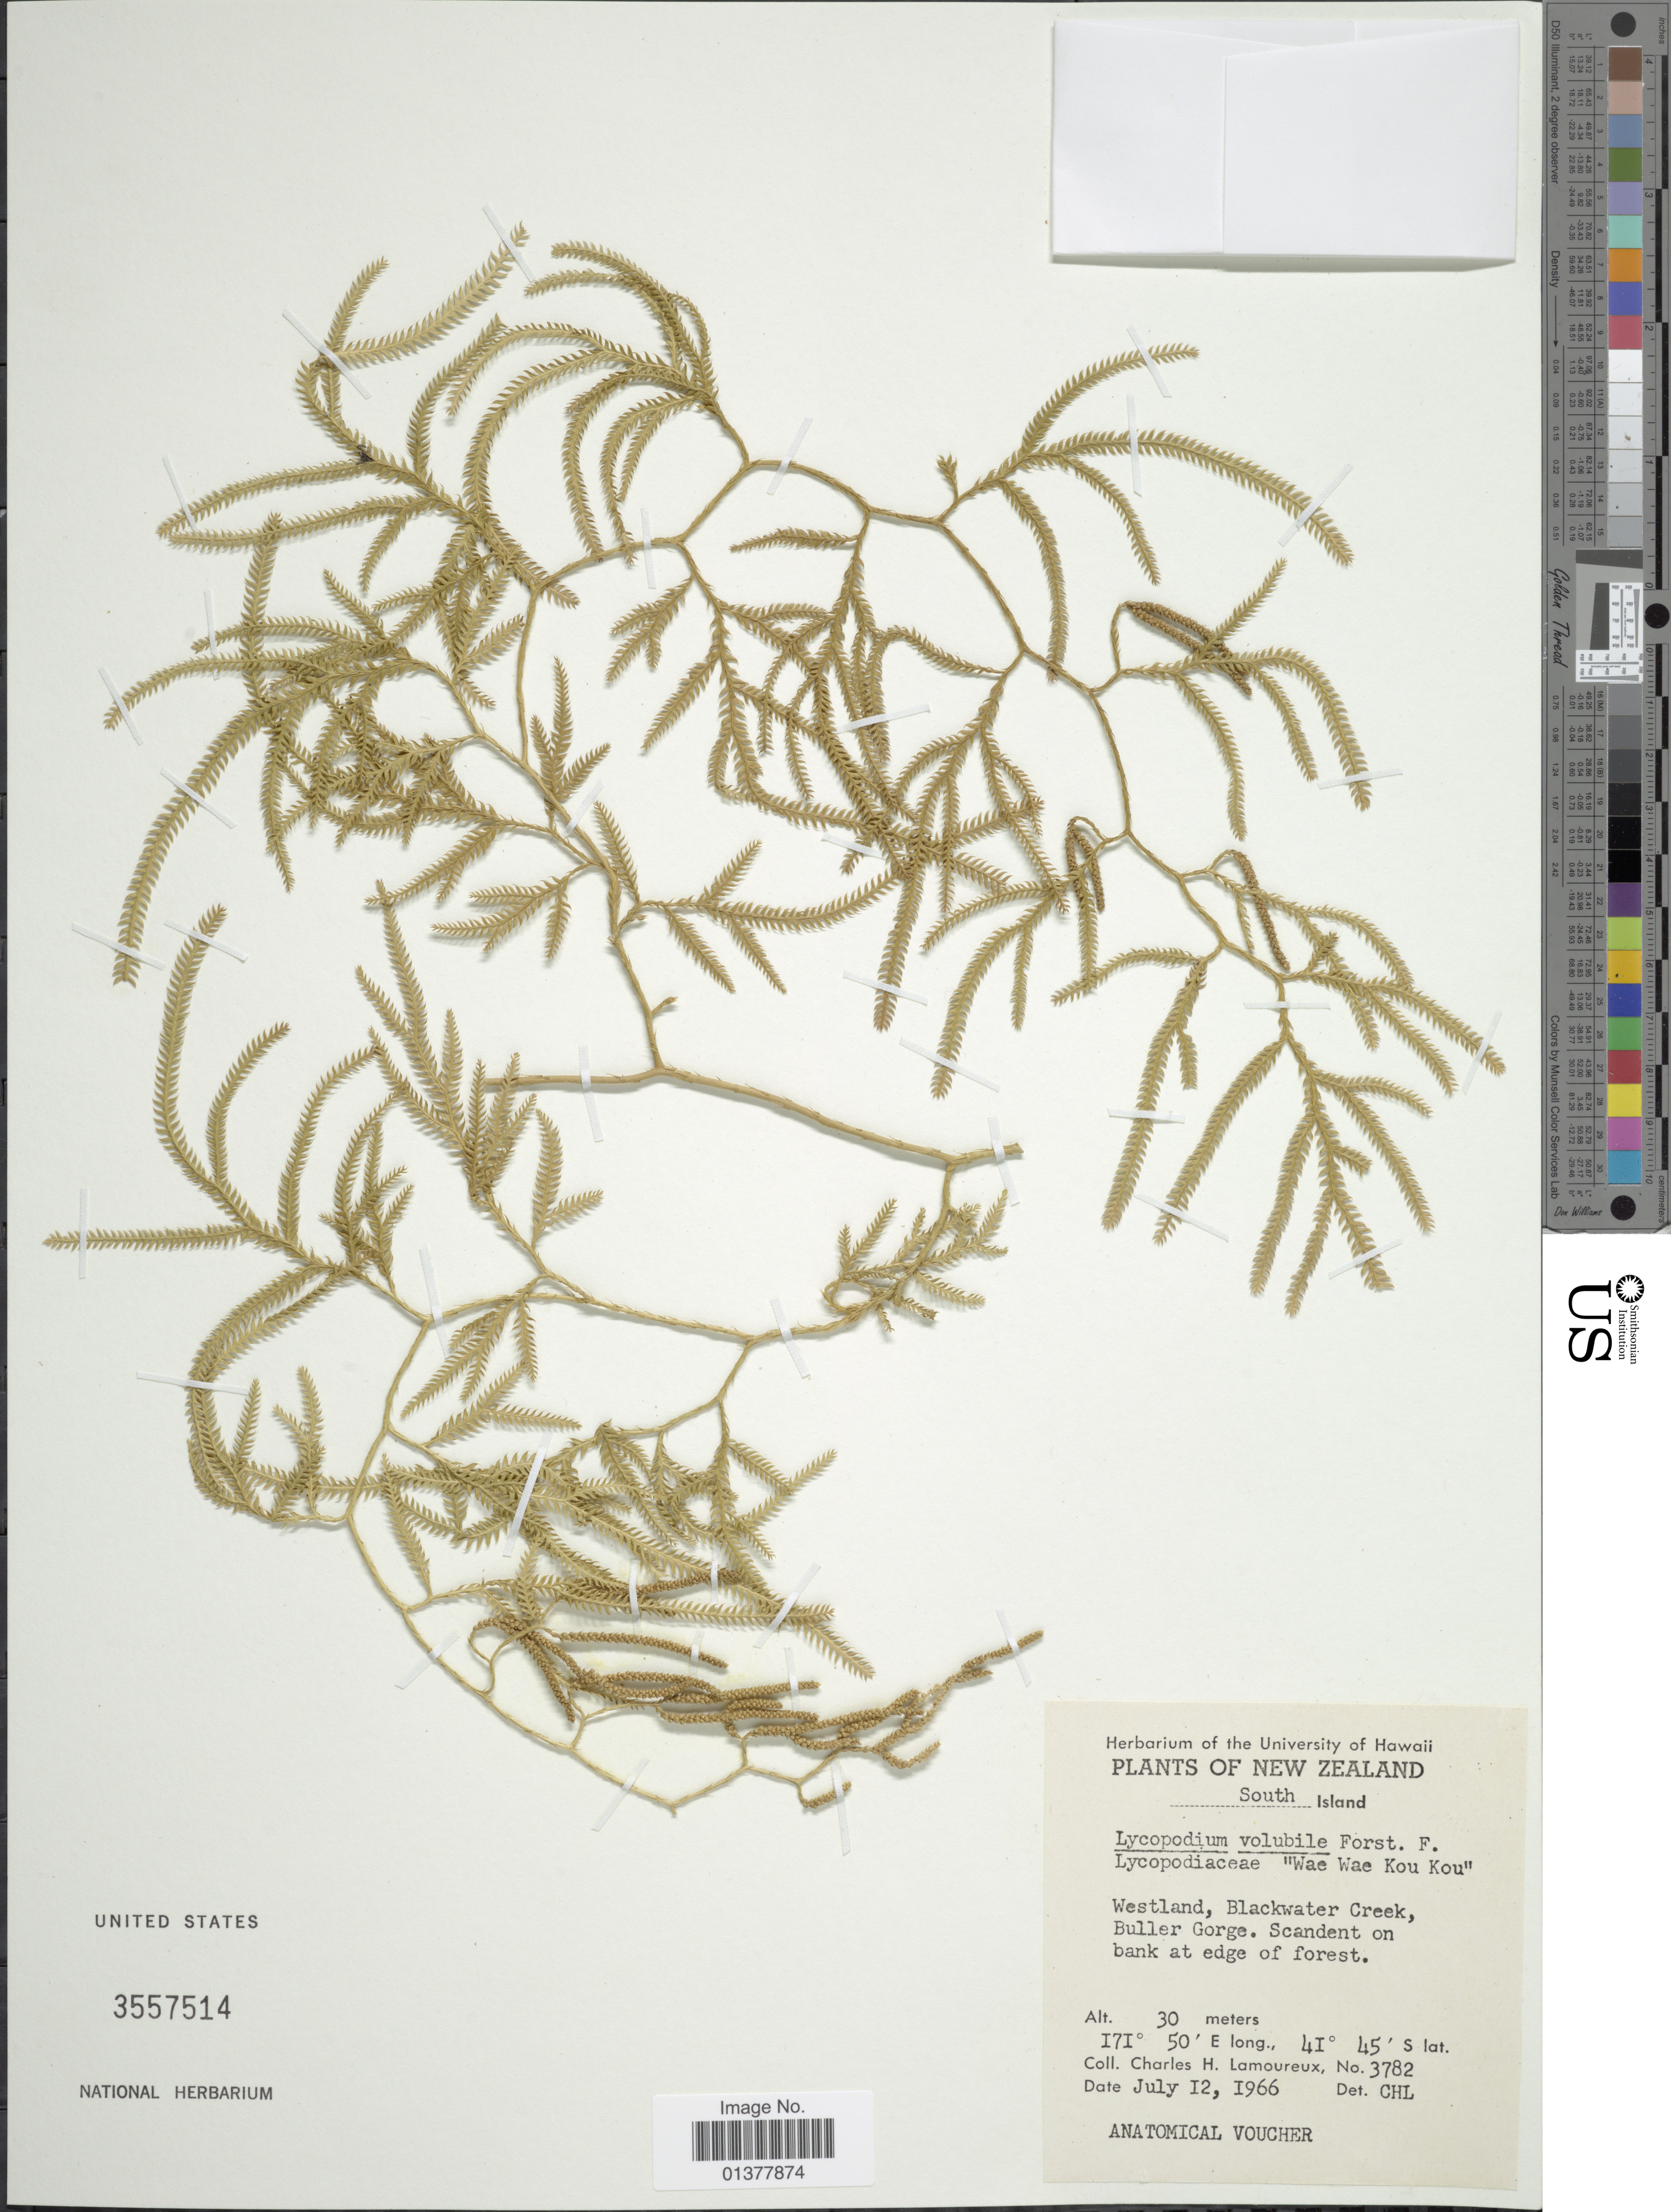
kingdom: Plantae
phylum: Tracheophyta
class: Lycopodiopsida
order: Lycopodiales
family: Lycopodiaceae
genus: Pseudodiphasium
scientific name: Pseudodiphasium volubile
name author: (G. Forst.) Holub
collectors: C. H. Lamoureux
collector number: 3782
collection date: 1966-07-12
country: New Zealand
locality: Westland, Blackwater Creek, Buller Gorge, scandent on bank at edge of forest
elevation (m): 30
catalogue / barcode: US 3557514